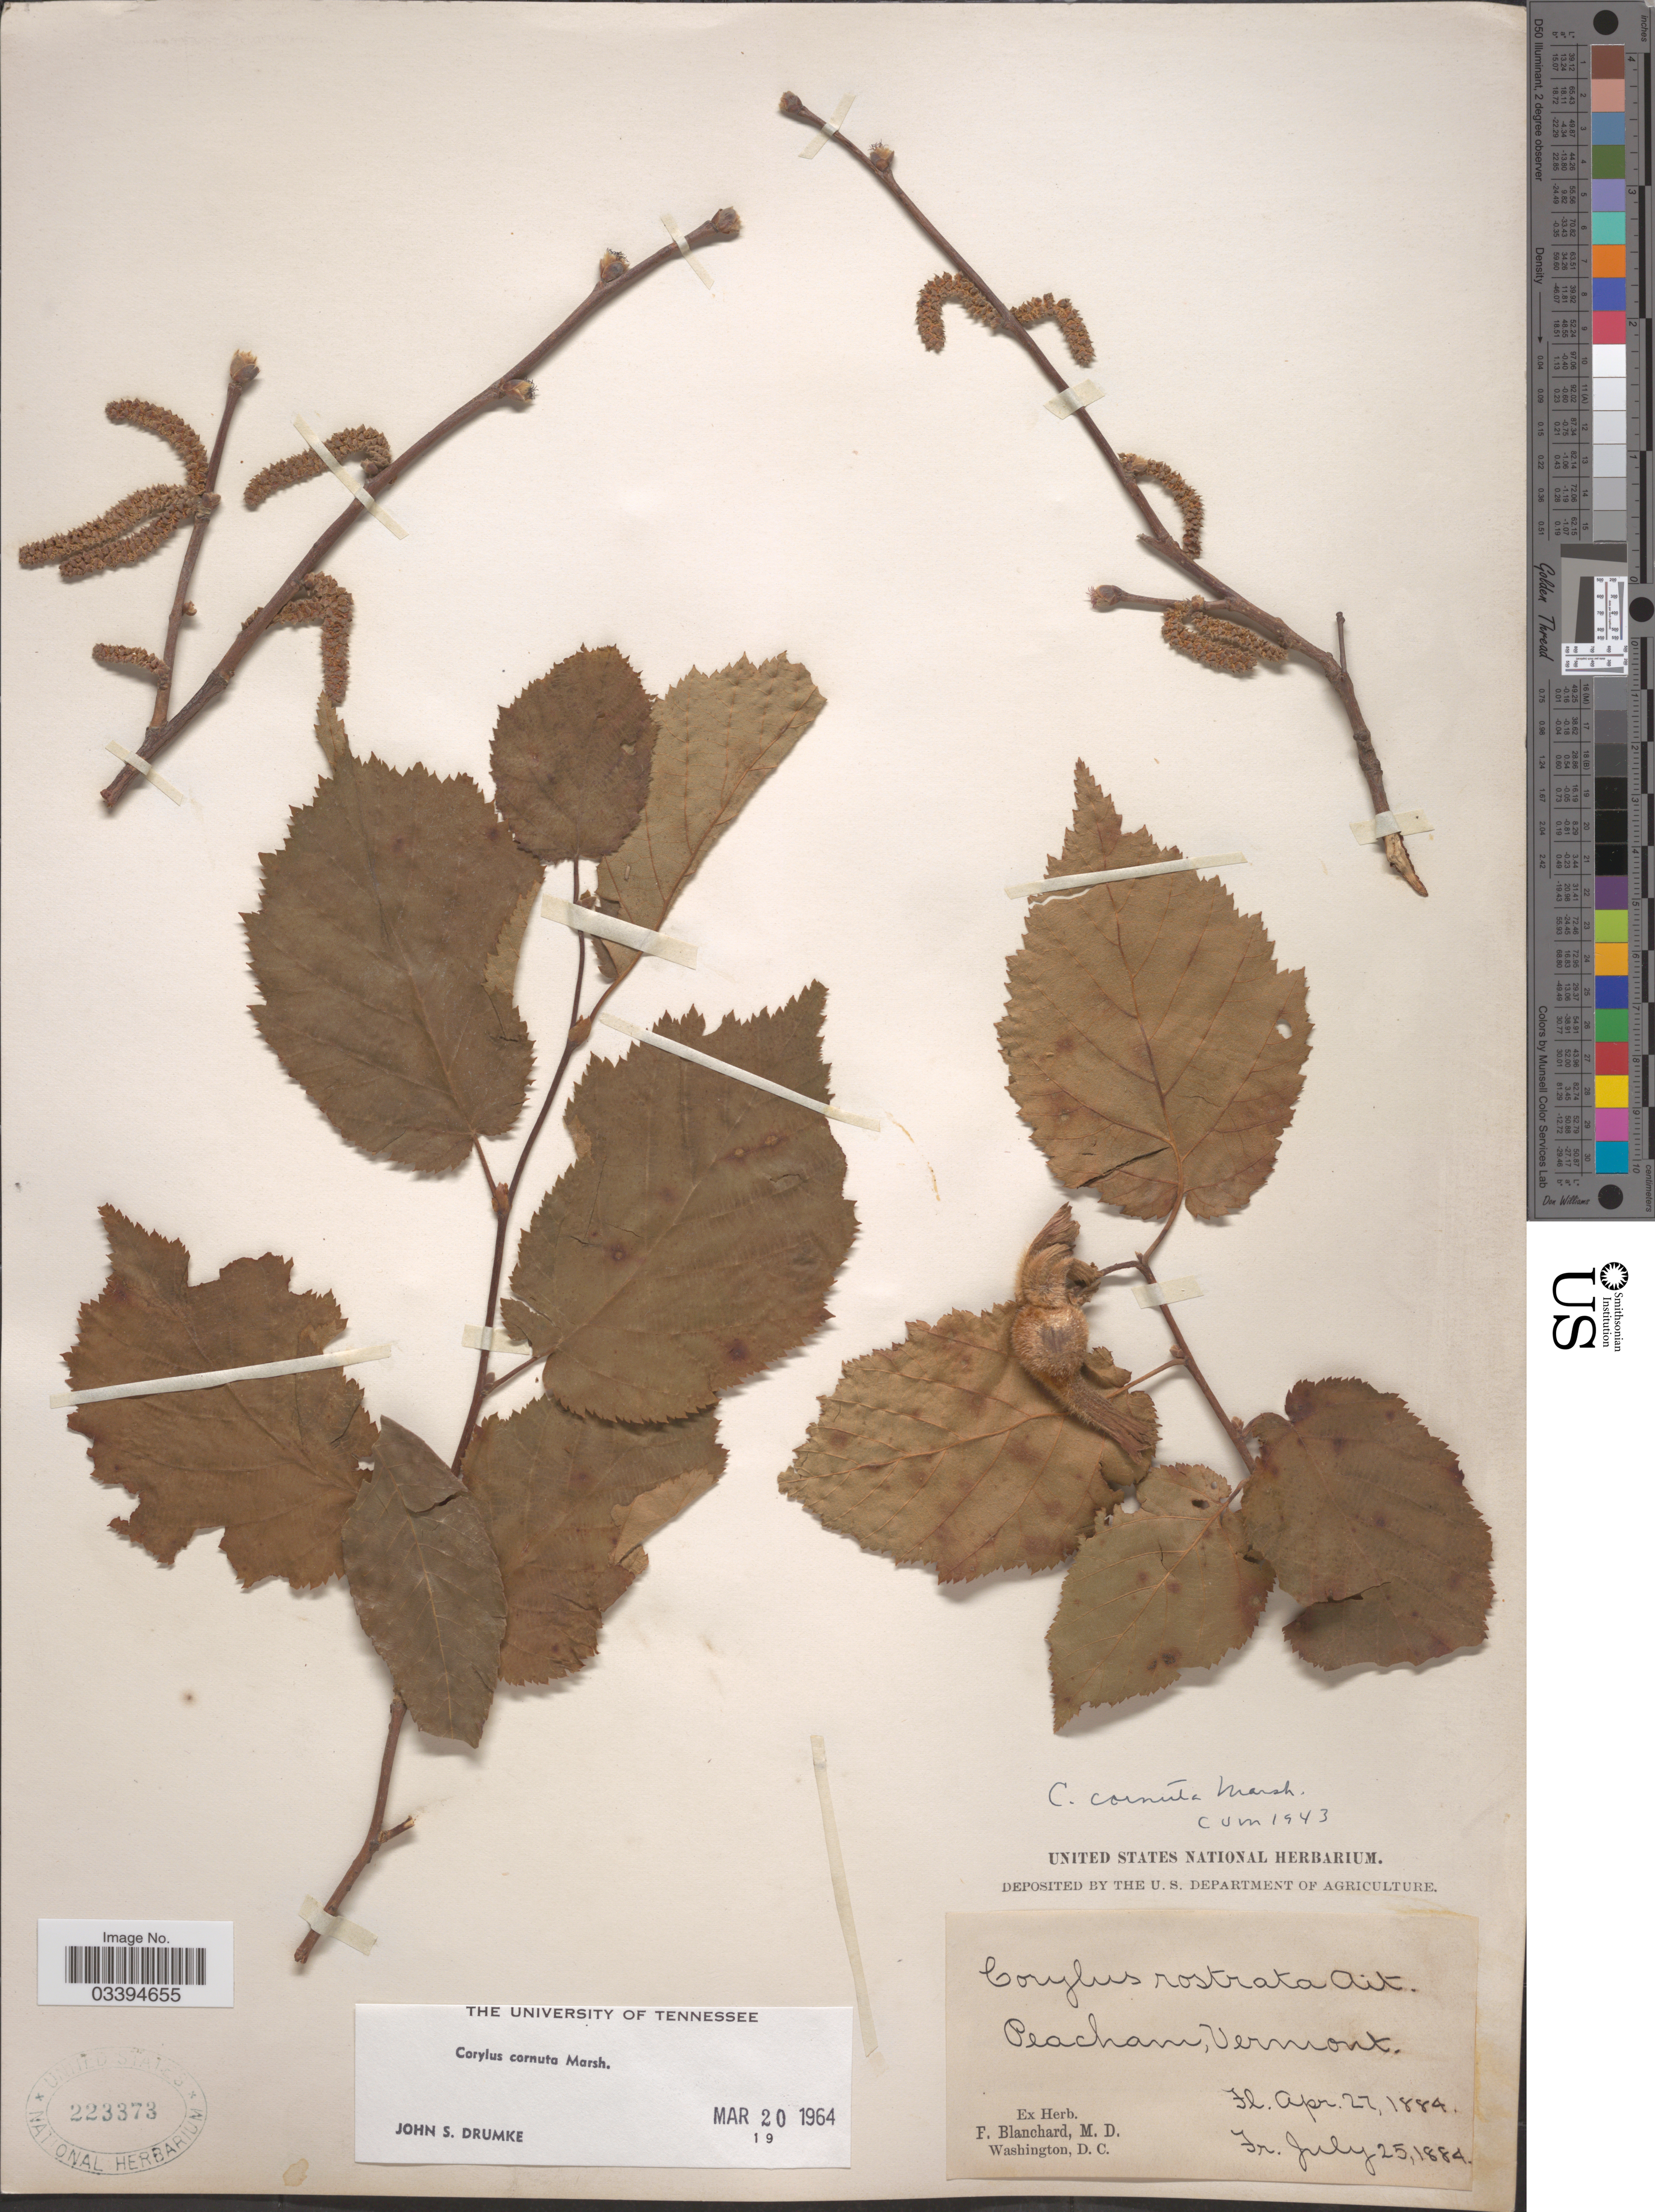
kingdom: Plantae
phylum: Tracheophyta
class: Magnoliopsida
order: Fagales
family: Betulaceae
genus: Corylus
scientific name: Corylus cornuta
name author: Marshall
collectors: F. Blanchard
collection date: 1884-04-27/1884-07-25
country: United States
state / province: Vermont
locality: Peacham.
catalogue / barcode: US 223373